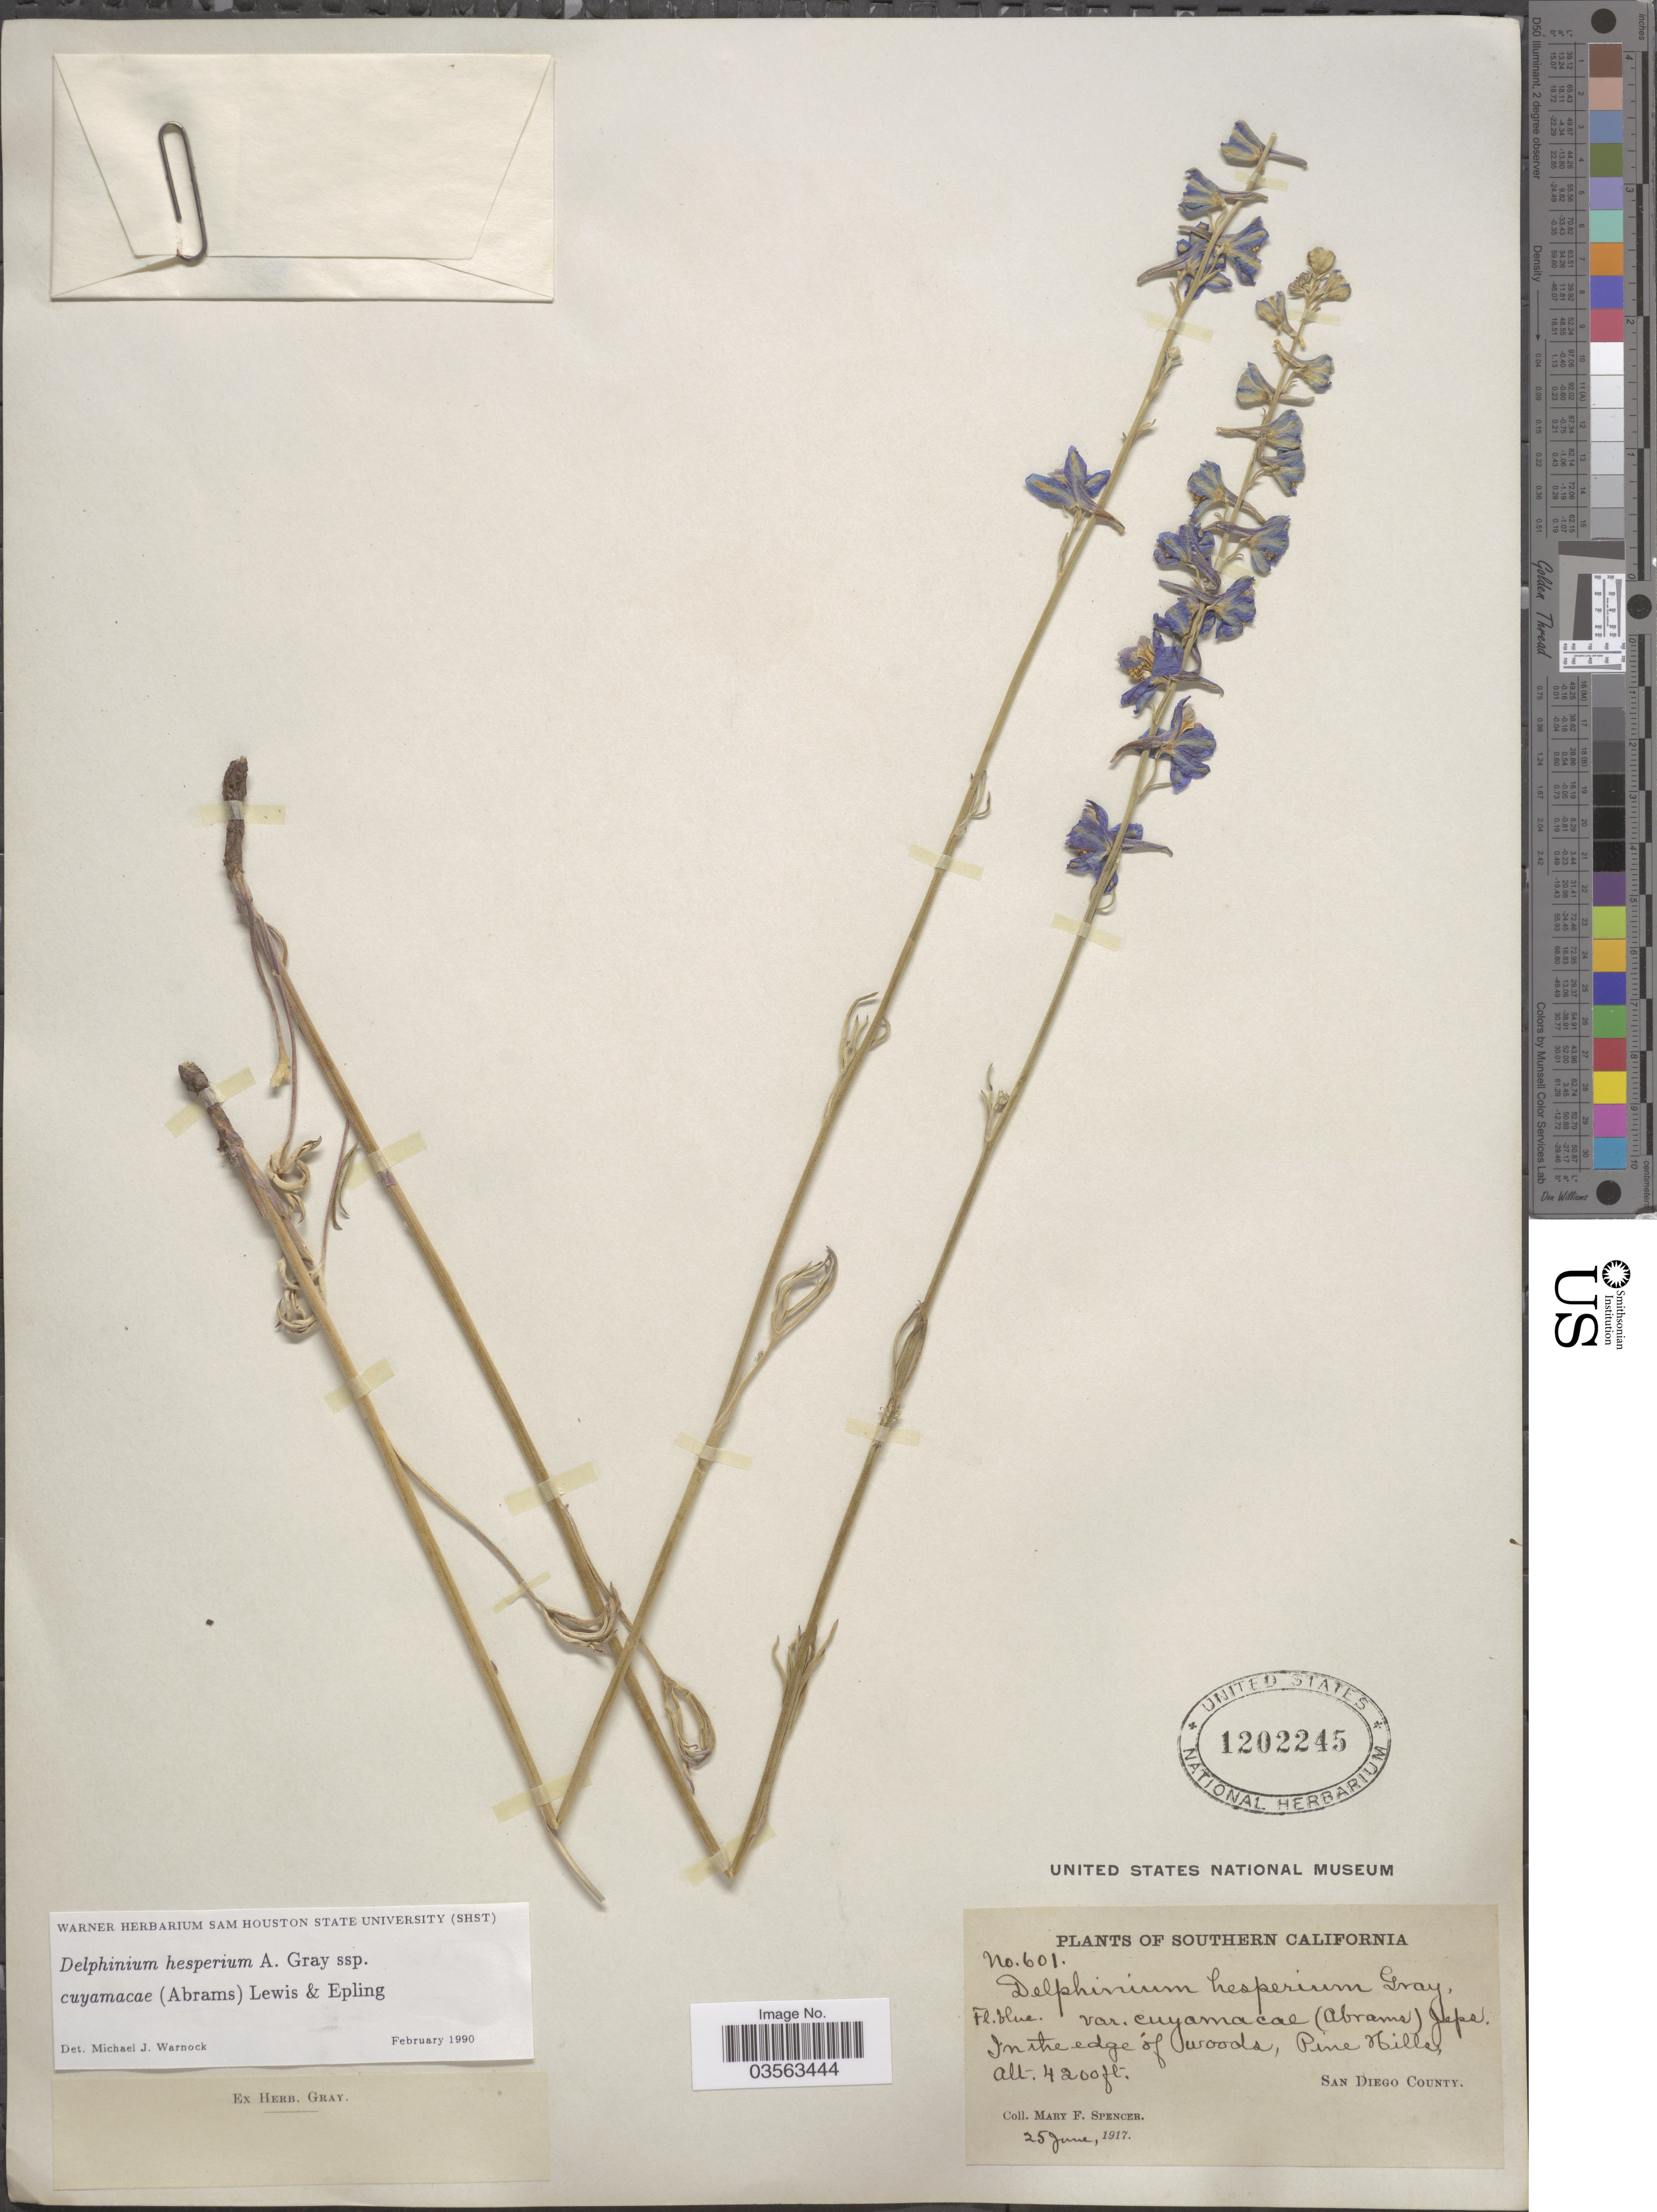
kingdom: Plantae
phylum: Tracheophyta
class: Magnoliopsida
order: Ranunculales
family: Ranunculaceae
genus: Delphinium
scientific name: Delphinium hesperium subsp. cuyamacae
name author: (Abrams) F. H. Lewis & Epling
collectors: M. Spencer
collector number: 601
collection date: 1917-06-25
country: United States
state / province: California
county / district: San Diego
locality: Southern California. In the edge of woods, Pine Hills, San Diego County.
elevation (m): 1280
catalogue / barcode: US 1202245